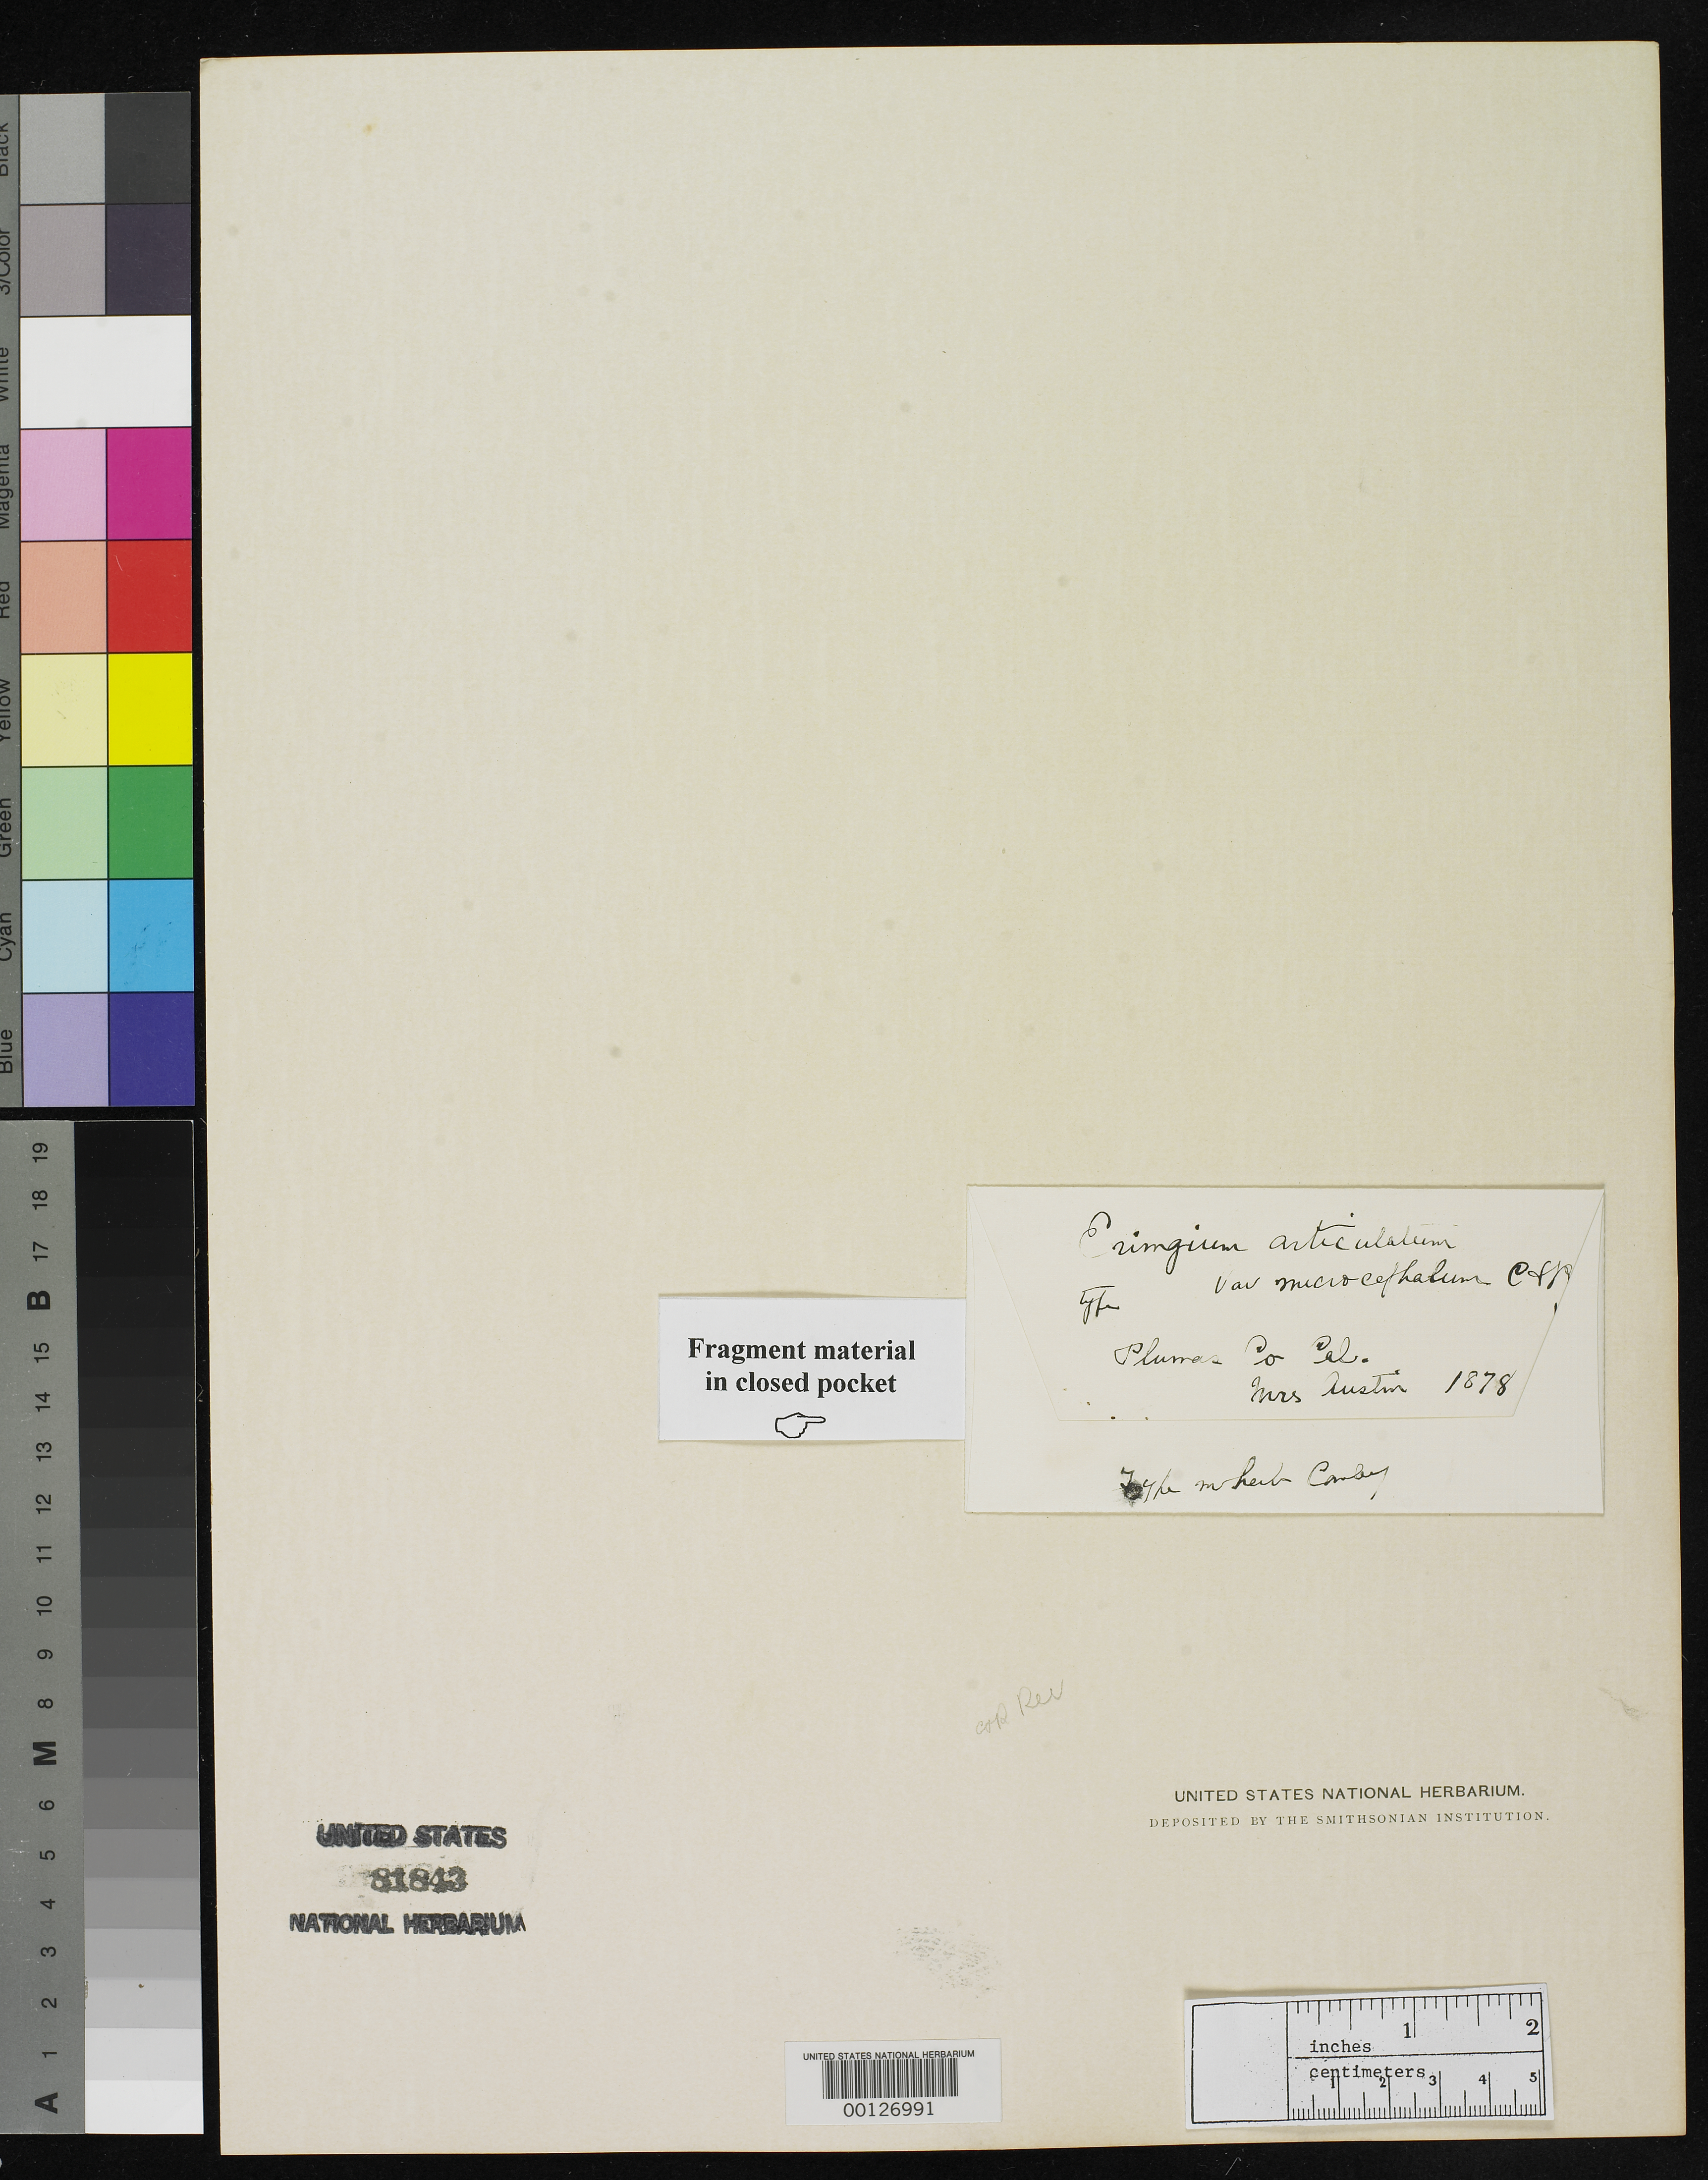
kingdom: Plantae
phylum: Tracheophyta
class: Magnoliopsida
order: Apiales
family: Apiaceae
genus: Eryngium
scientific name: Eryngium articulatum var. microcephalum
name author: J.M. Coult. & Rose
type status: Type Fragment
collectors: R. Austin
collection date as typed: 1878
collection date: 1878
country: United States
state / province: California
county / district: Plumas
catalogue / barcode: US 81843